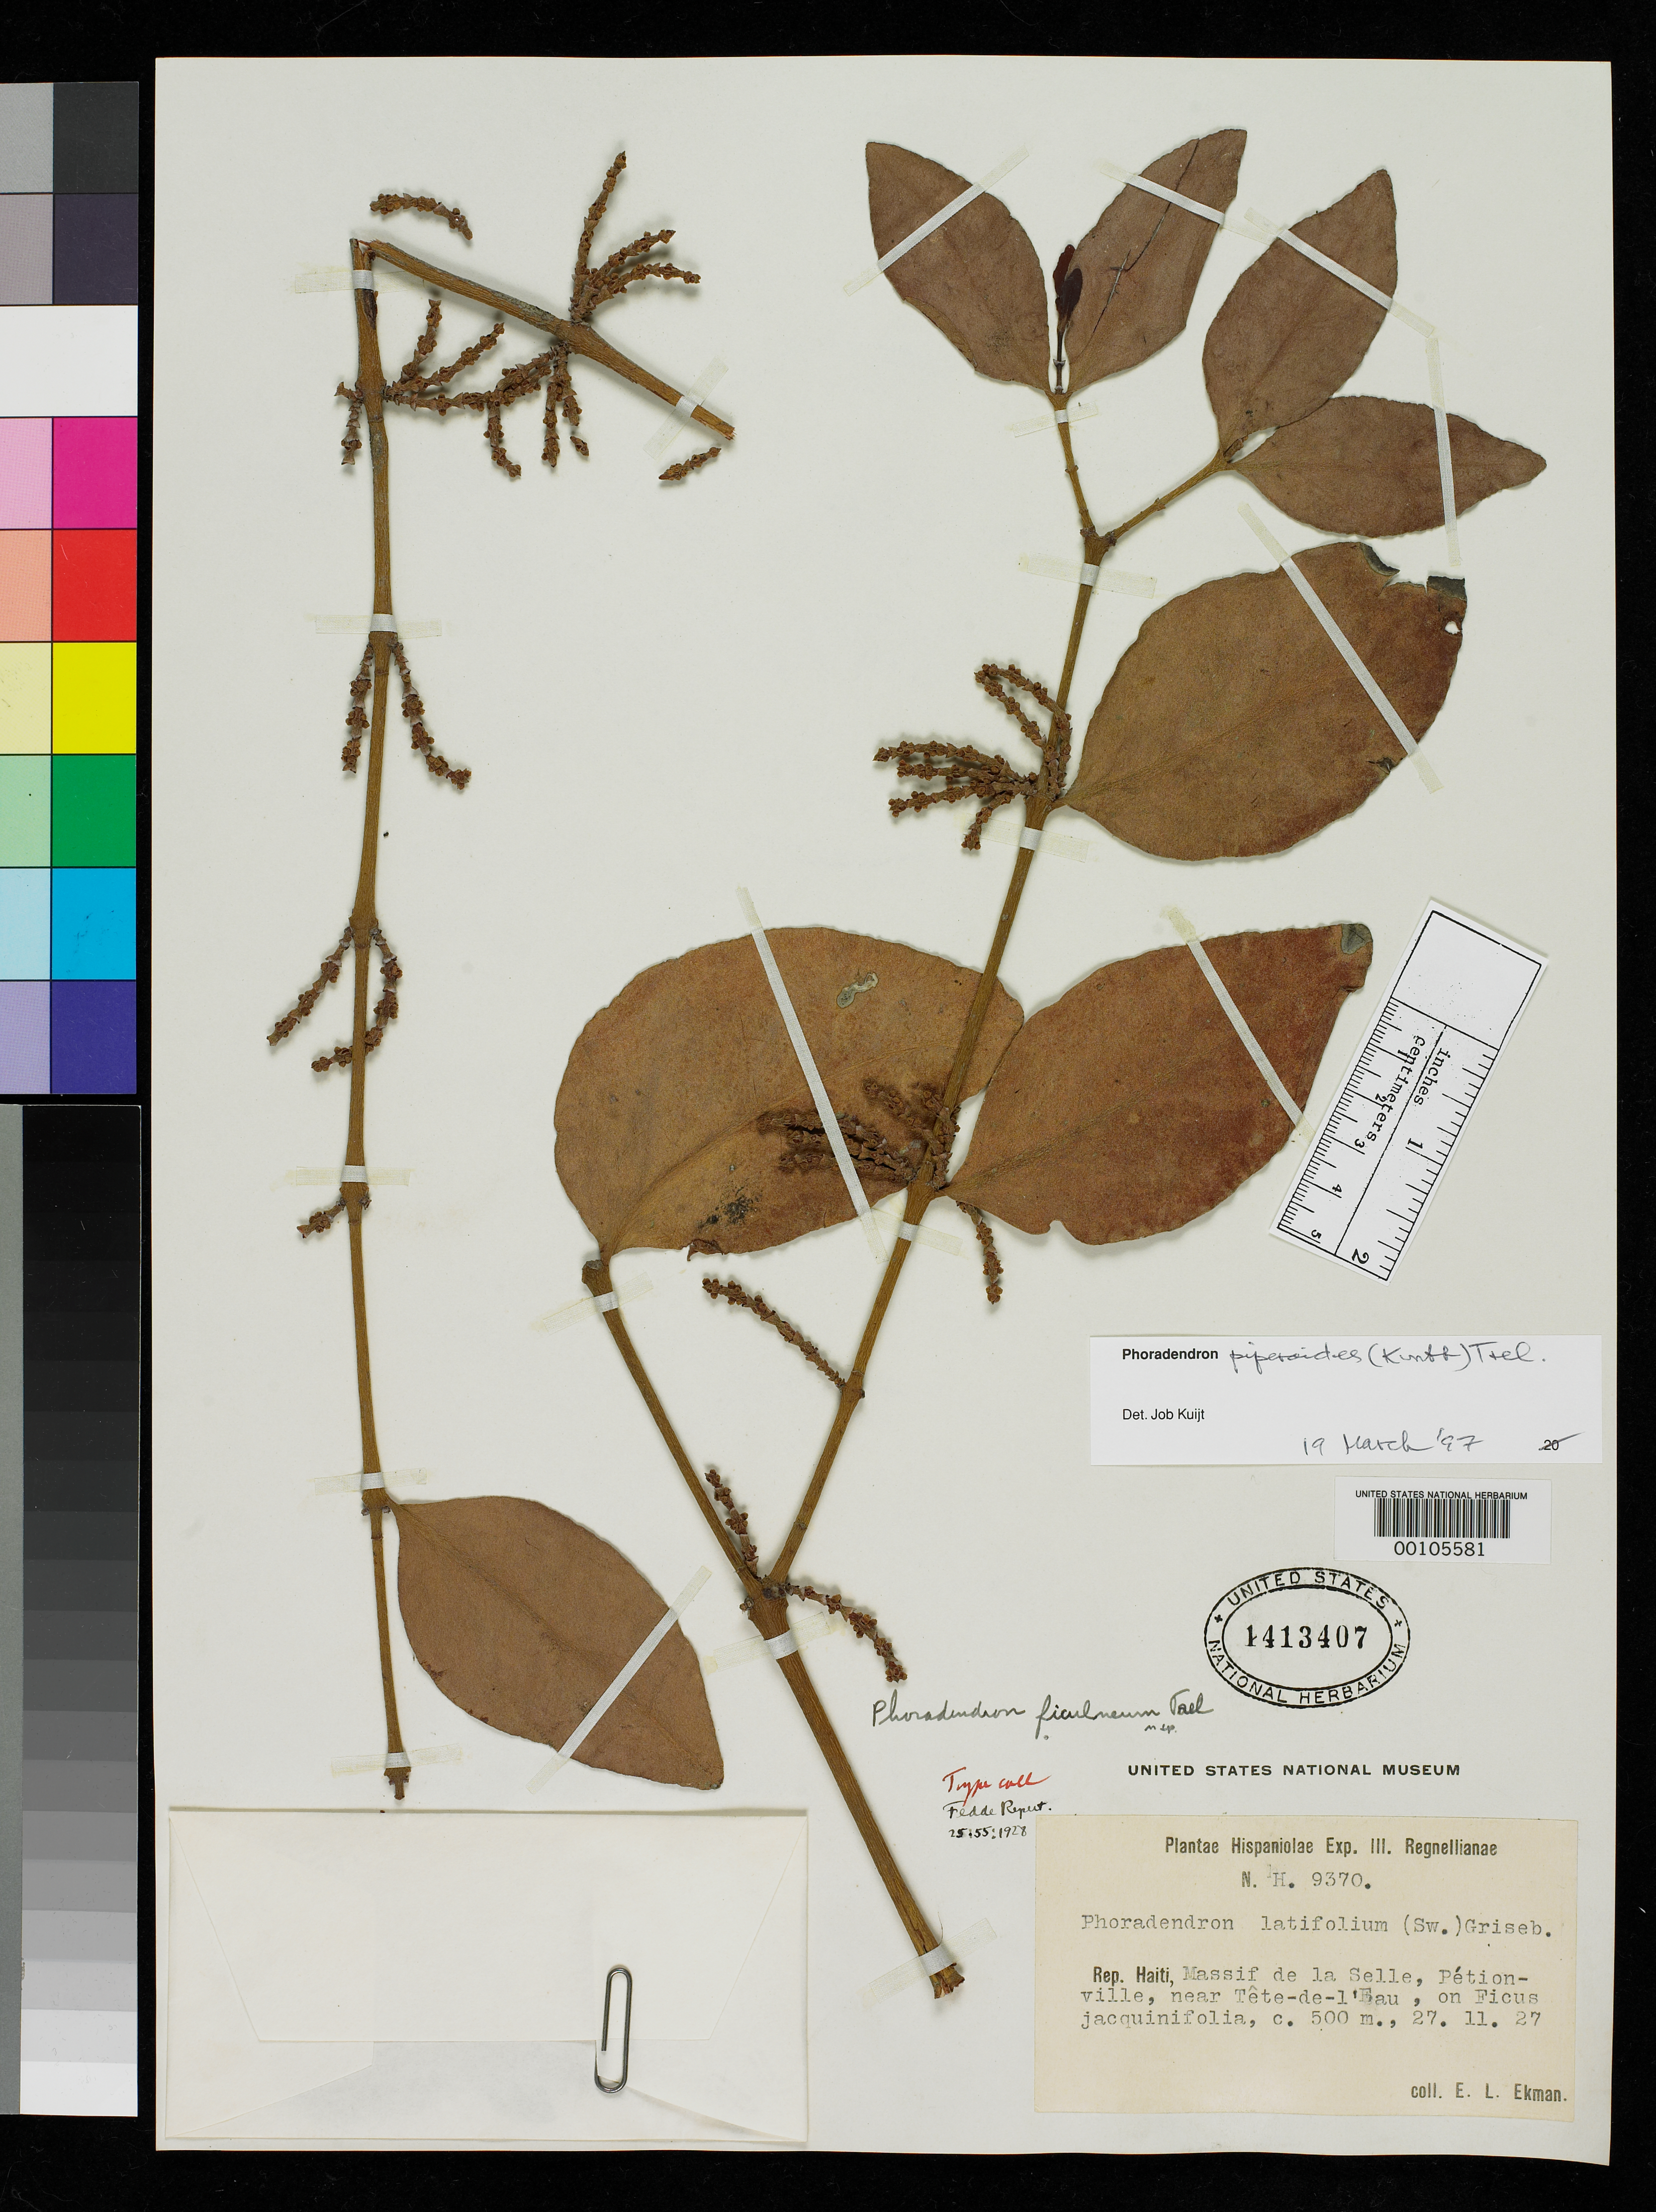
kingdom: Plantae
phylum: Tracheophyta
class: Magnoliopsida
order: Santalales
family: Viscaceae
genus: Phoradendron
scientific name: Phoradendron ficulneum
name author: Trel.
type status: Isotype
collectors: E. L. Ekman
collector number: H 9370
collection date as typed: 27 Nov 1927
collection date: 1927-11-27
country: Haiti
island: Hispaniola Island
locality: Massif de La Selle, Petionville, near Tete-de-l'eau.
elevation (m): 500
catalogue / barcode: US 1413407